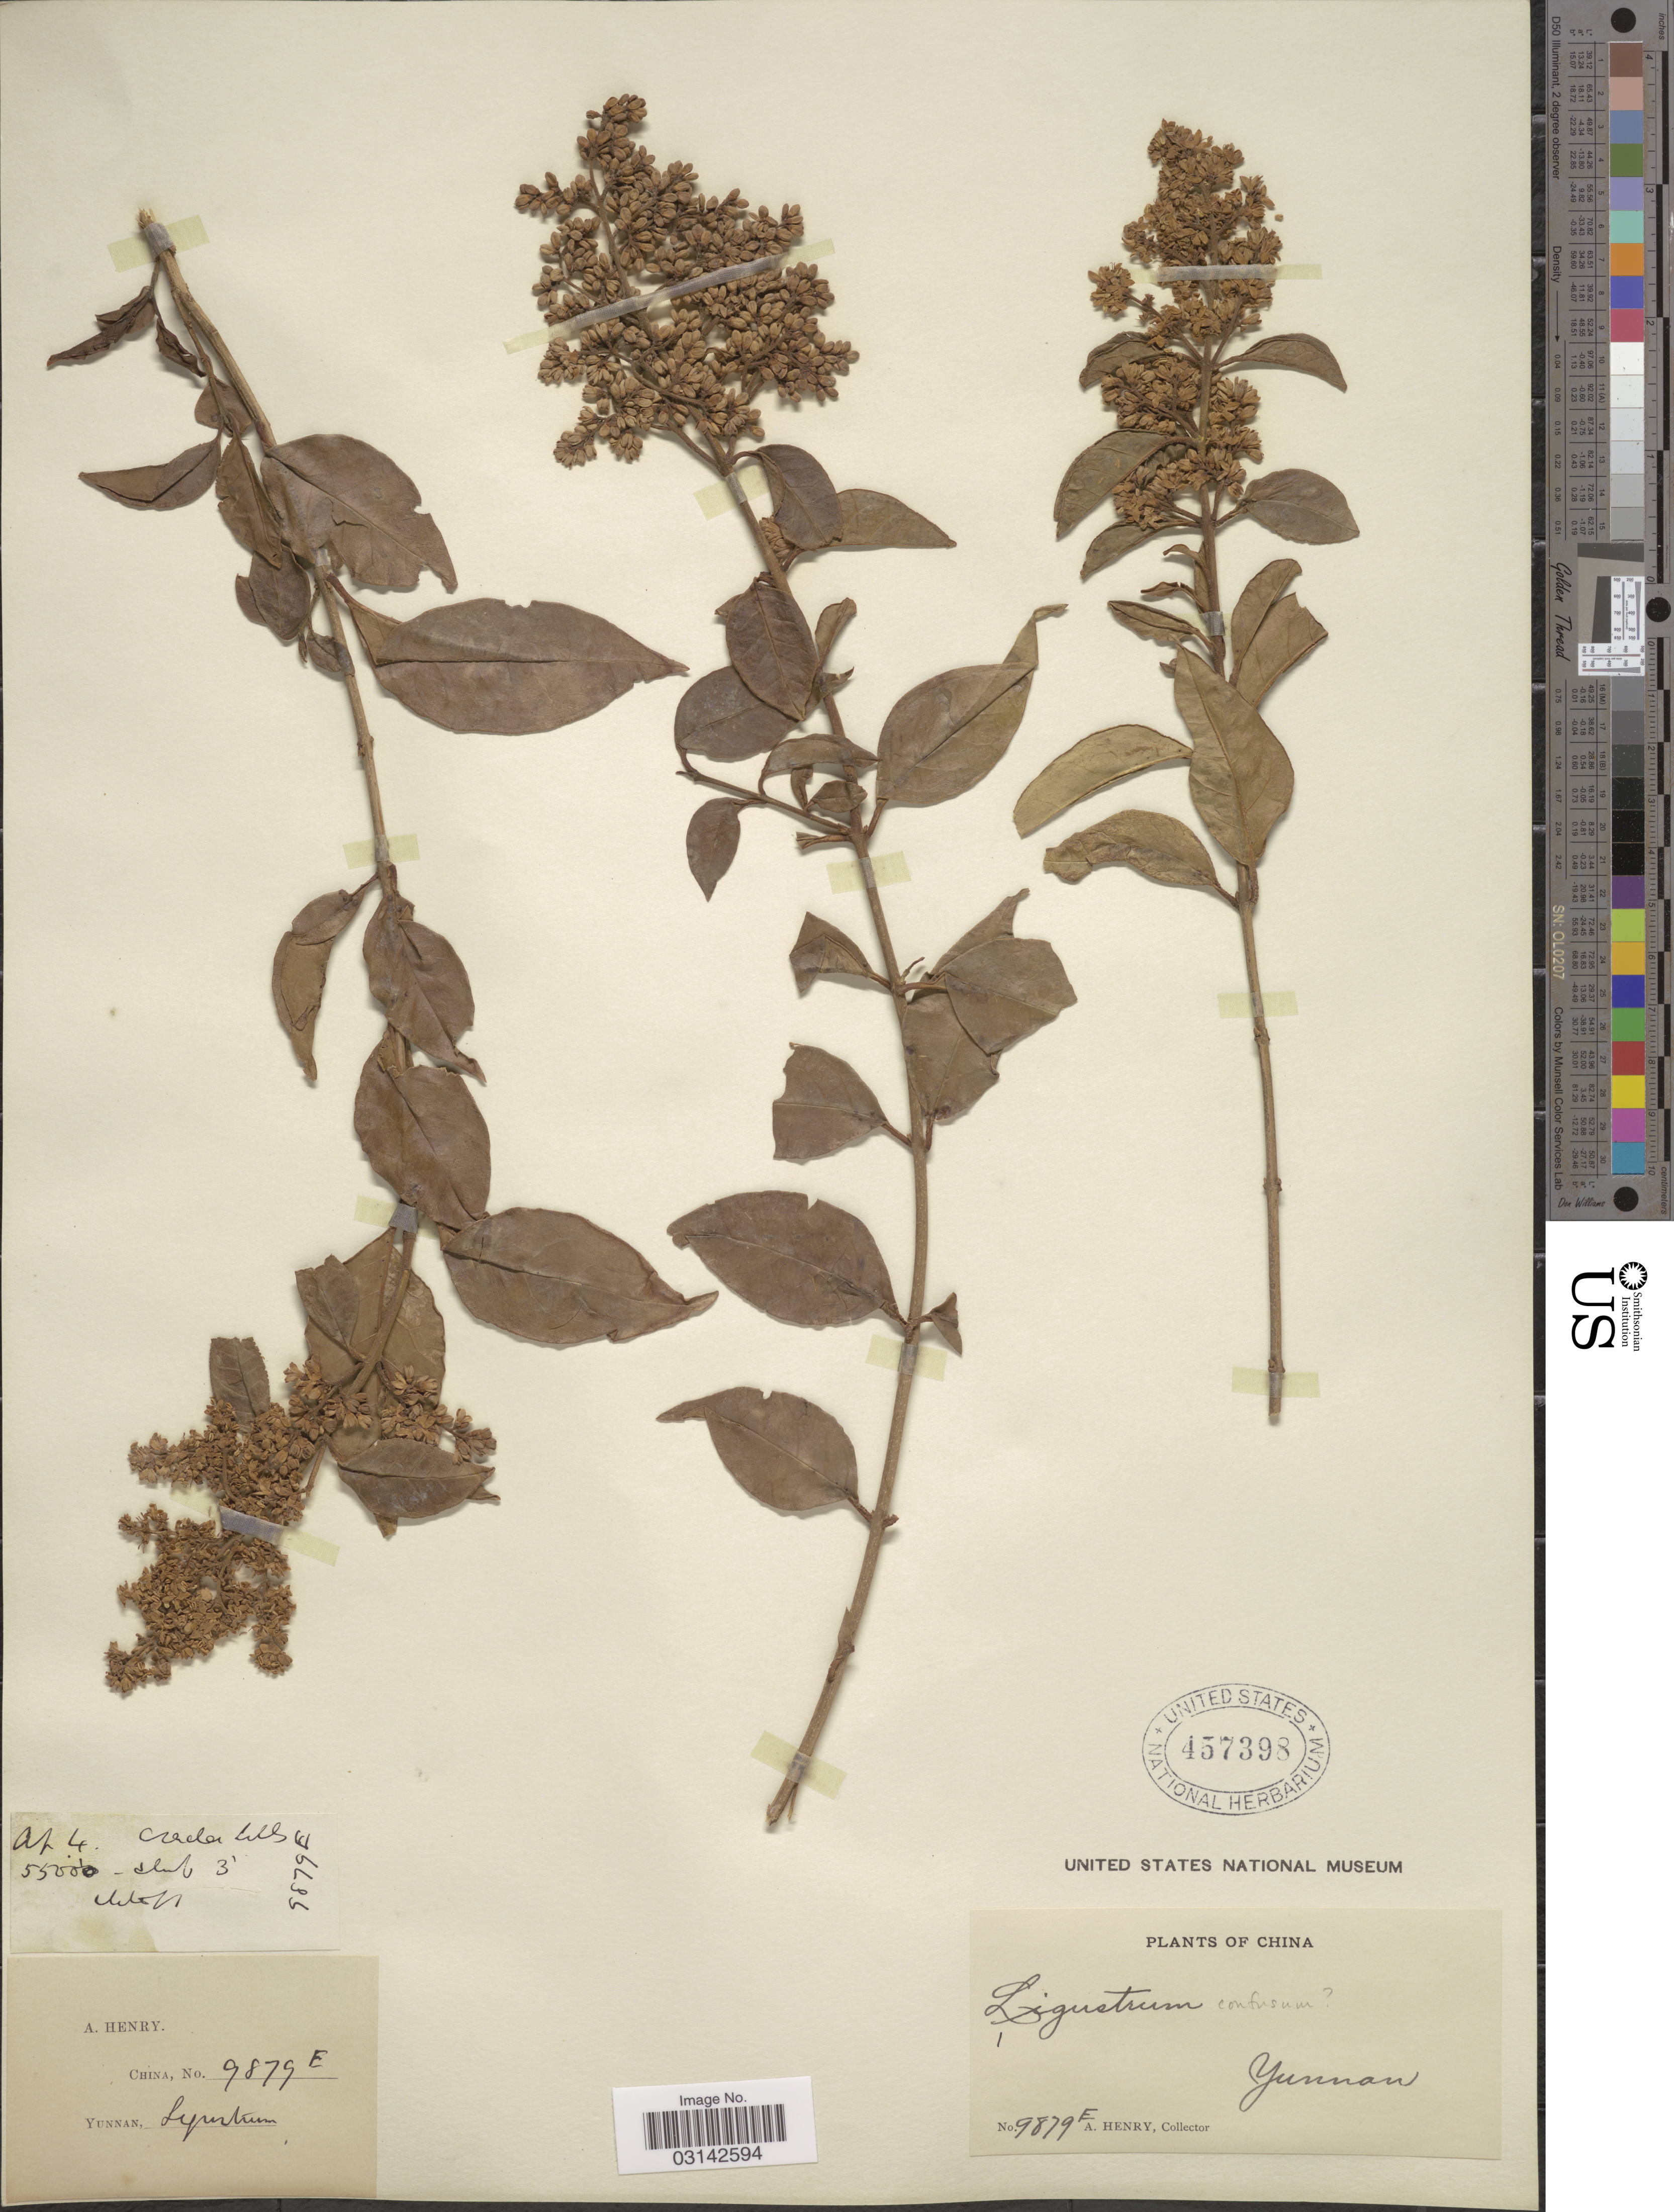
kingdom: Plantae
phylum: Tracheophyta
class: Magnoliopsida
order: Lamiales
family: Oleaceae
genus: Ligustrum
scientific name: Ligustrum sp.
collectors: A. Henry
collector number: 9879 E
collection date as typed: Transcribed d/m/y: /4/4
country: China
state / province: Yunnan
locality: Asancler hills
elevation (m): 16764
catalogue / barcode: US 457398